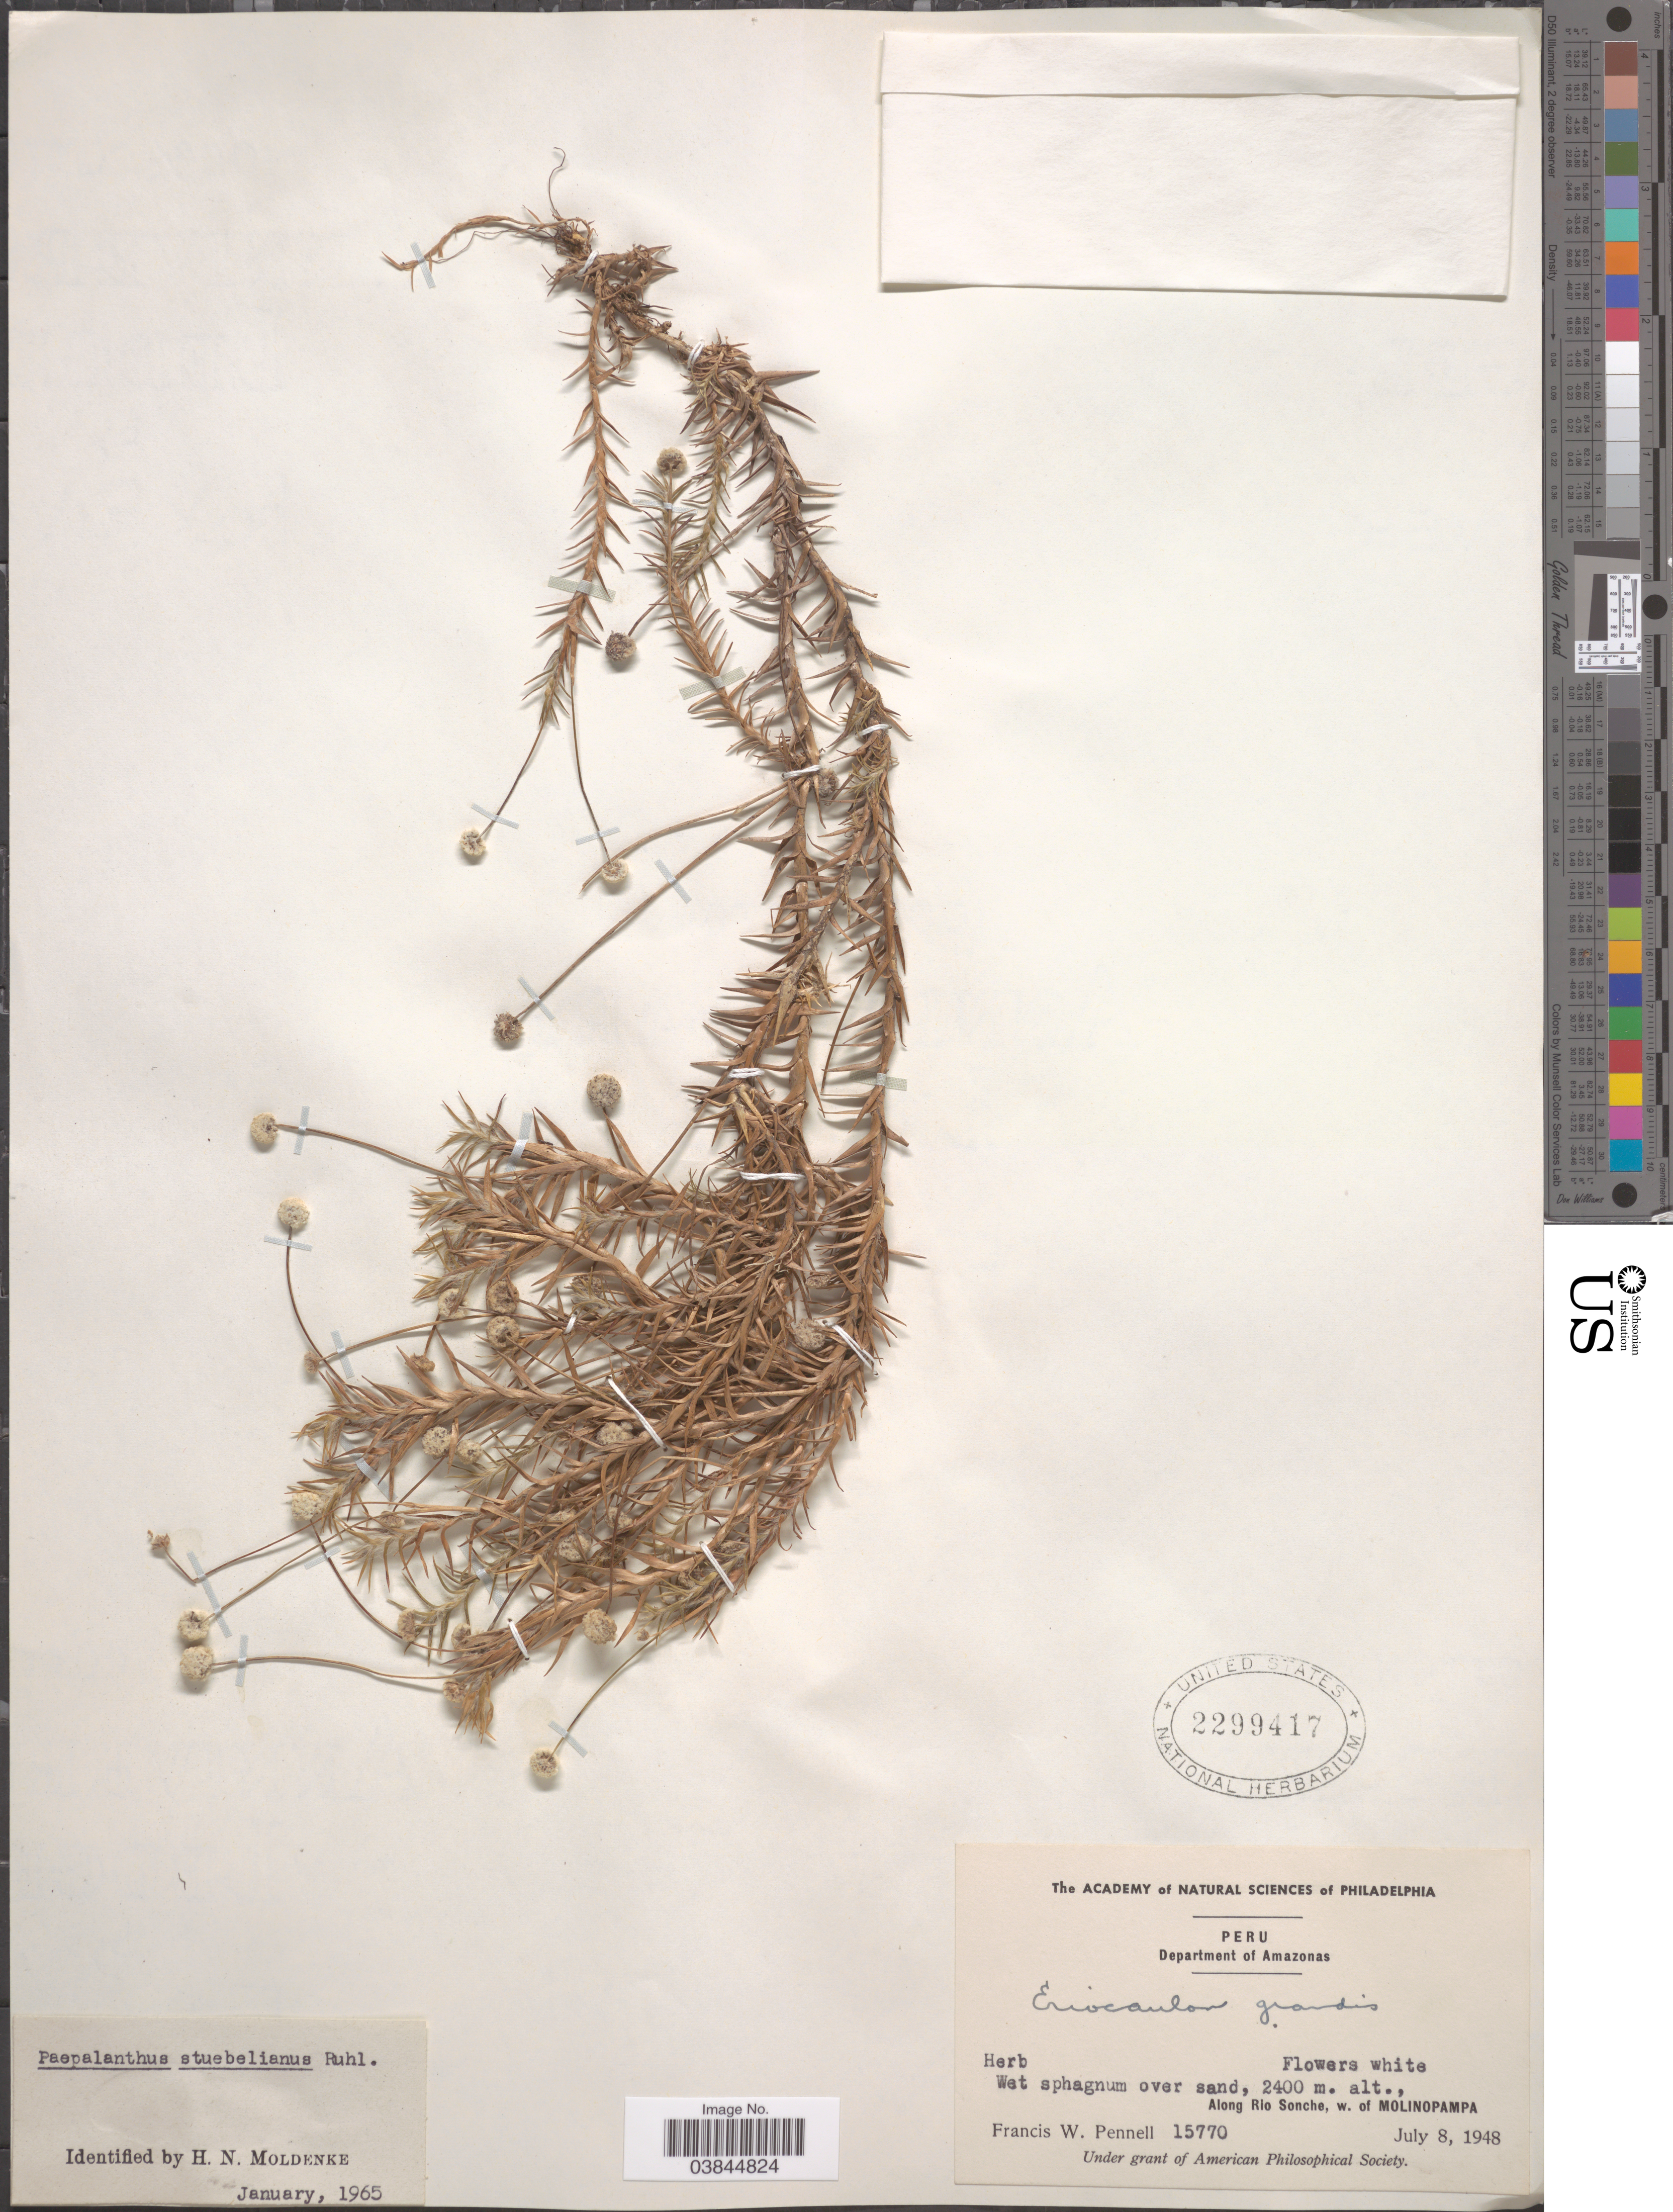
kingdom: Plantae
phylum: Tracheophyta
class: Liliopsida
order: Poales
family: Eriocaulaceae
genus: Paepalanthus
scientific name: Paepalanthus stuebelianus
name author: Ruhland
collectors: F. W. Pennell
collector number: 15770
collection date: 1948-07-08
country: Peru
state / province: Amazonas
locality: Department of Amazonas. Along Rio Sonche, w. of Molinopampa.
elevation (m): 2400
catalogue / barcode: US 2299417